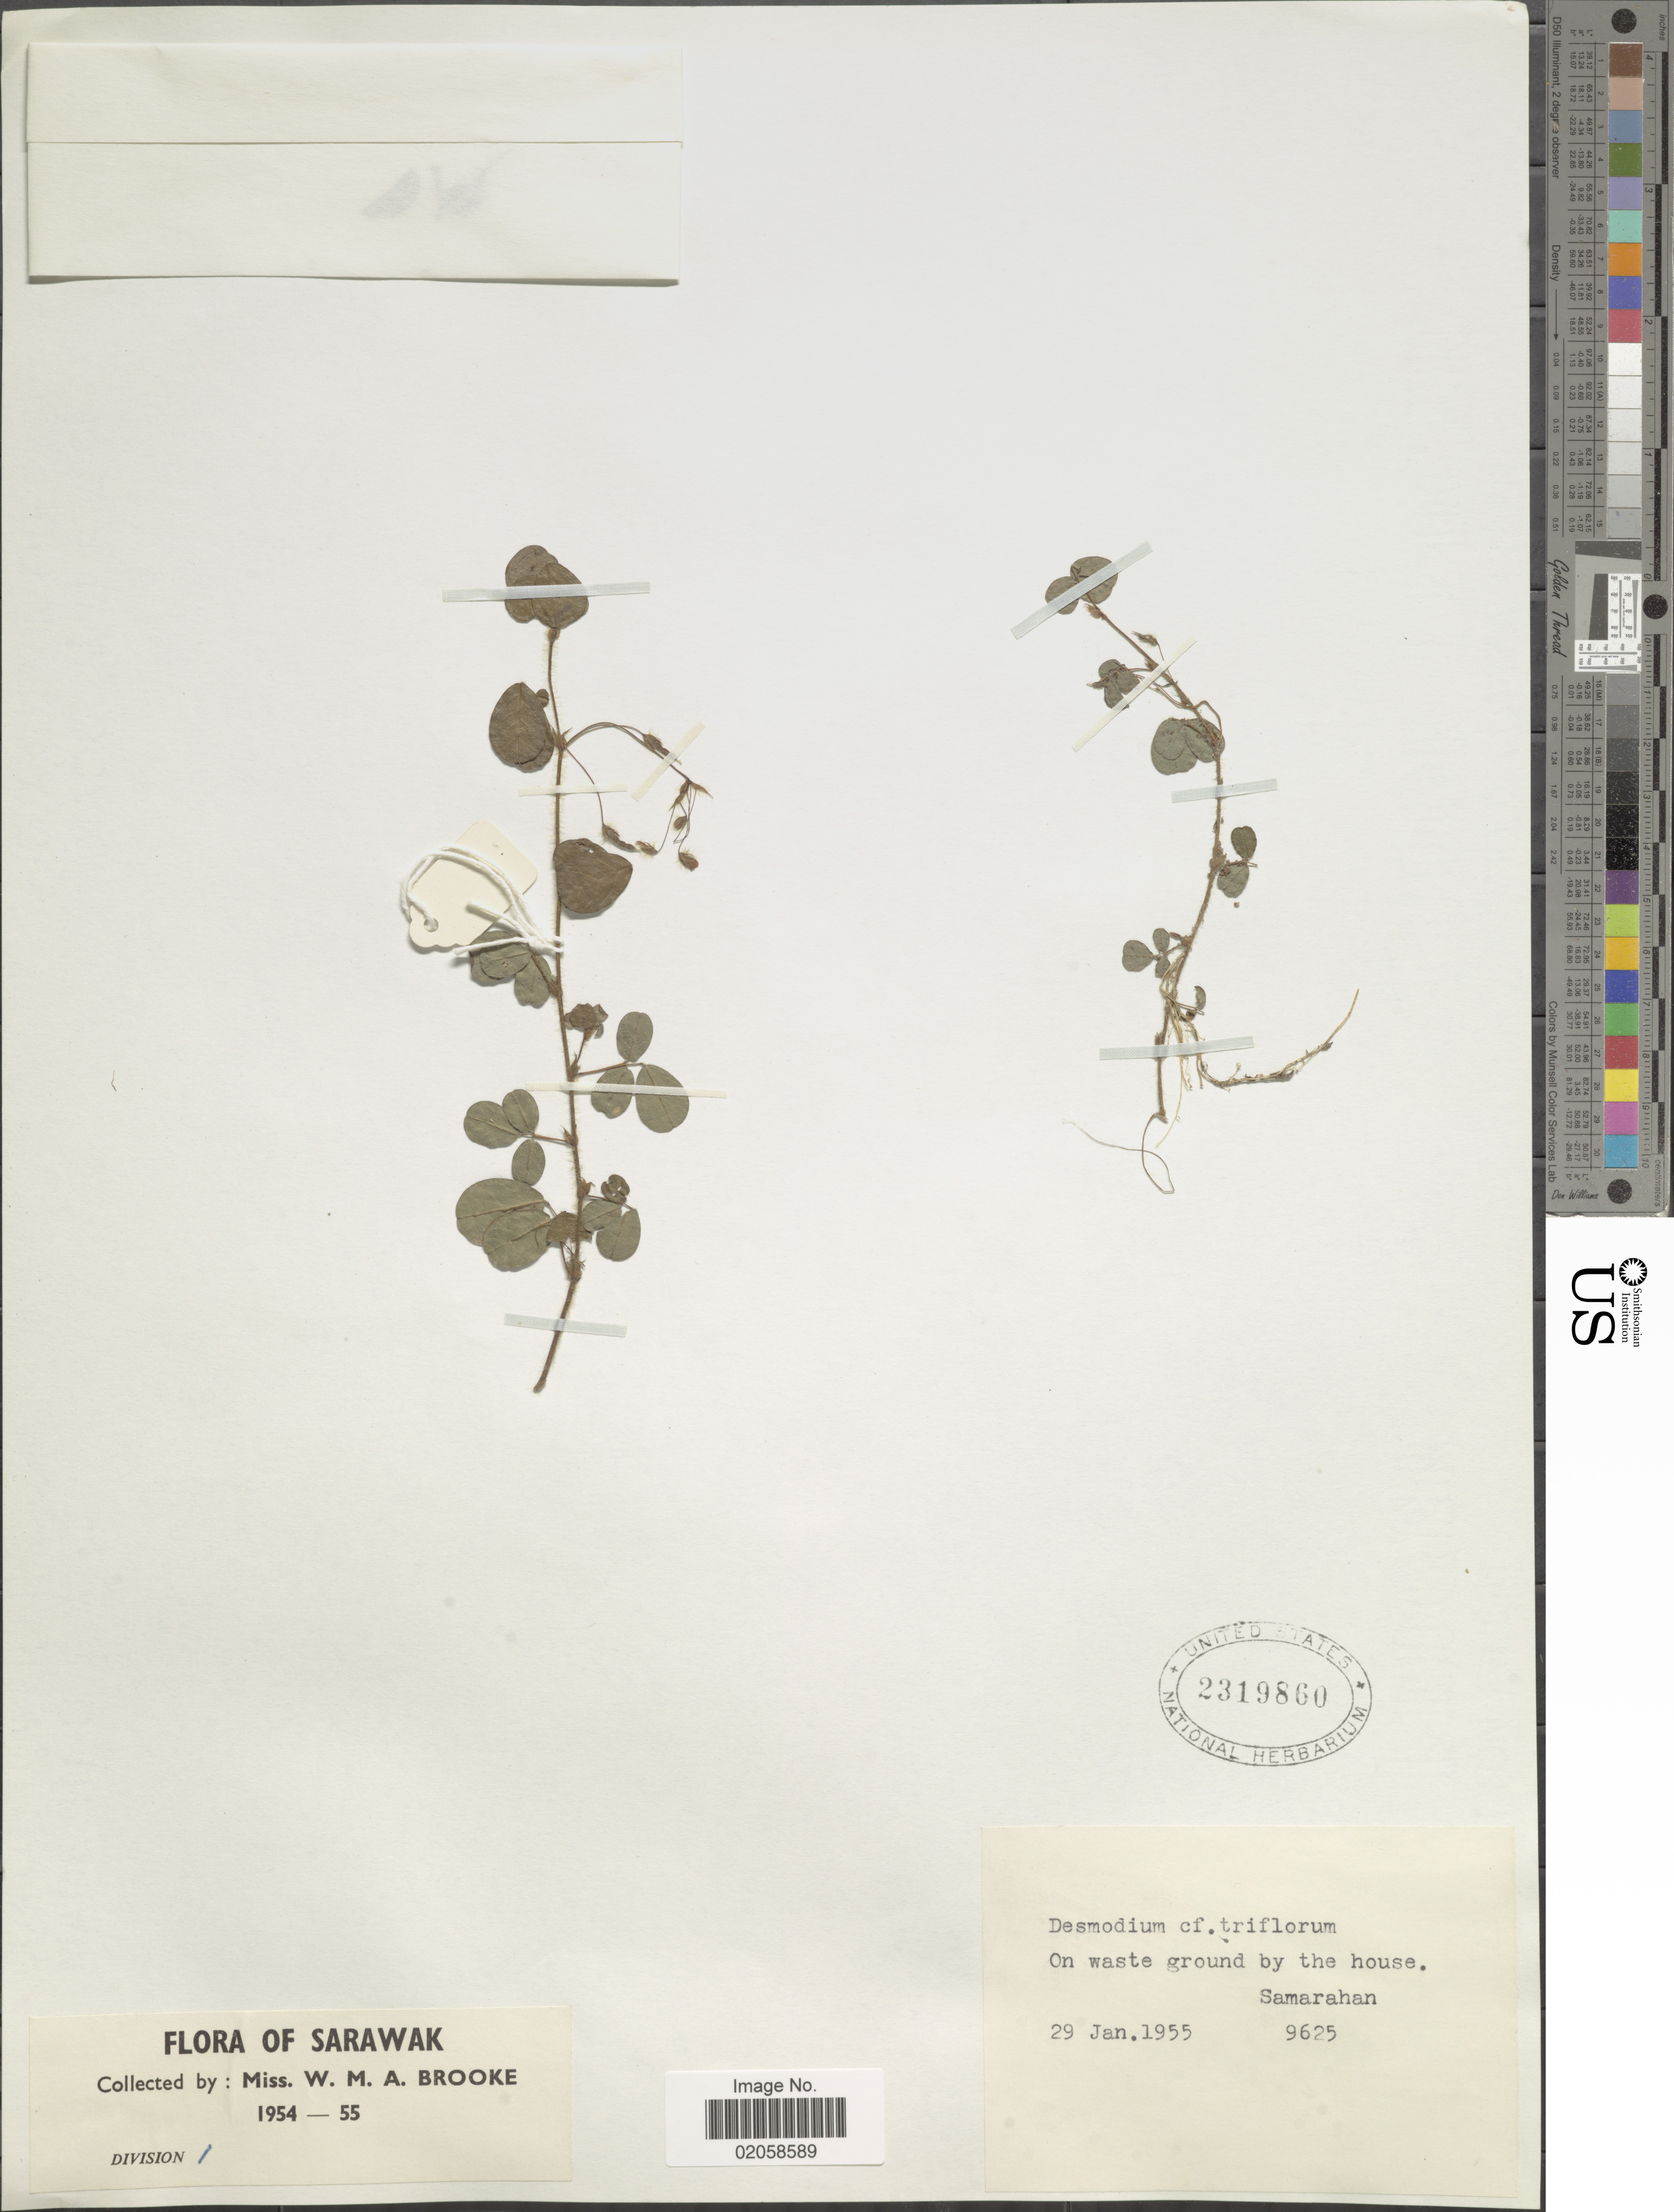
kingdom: Plantae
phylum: Tracheophyta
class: Magnoliopsida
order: Fabales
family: Fabaceae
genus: Grona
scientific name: Grona heterophylla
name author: (Willd.) H. Ohashi & K. Ohashi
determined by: Strong, Mark T., (BOT), Smithsonian Institution - National Museum of Natural History (UNITED STATES)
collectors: W. Brooke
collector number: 9625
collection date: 1955-01-29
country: Malaysia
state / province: Sarawak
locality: On waste ground by the house, Samarahan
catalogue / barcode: US 2319860